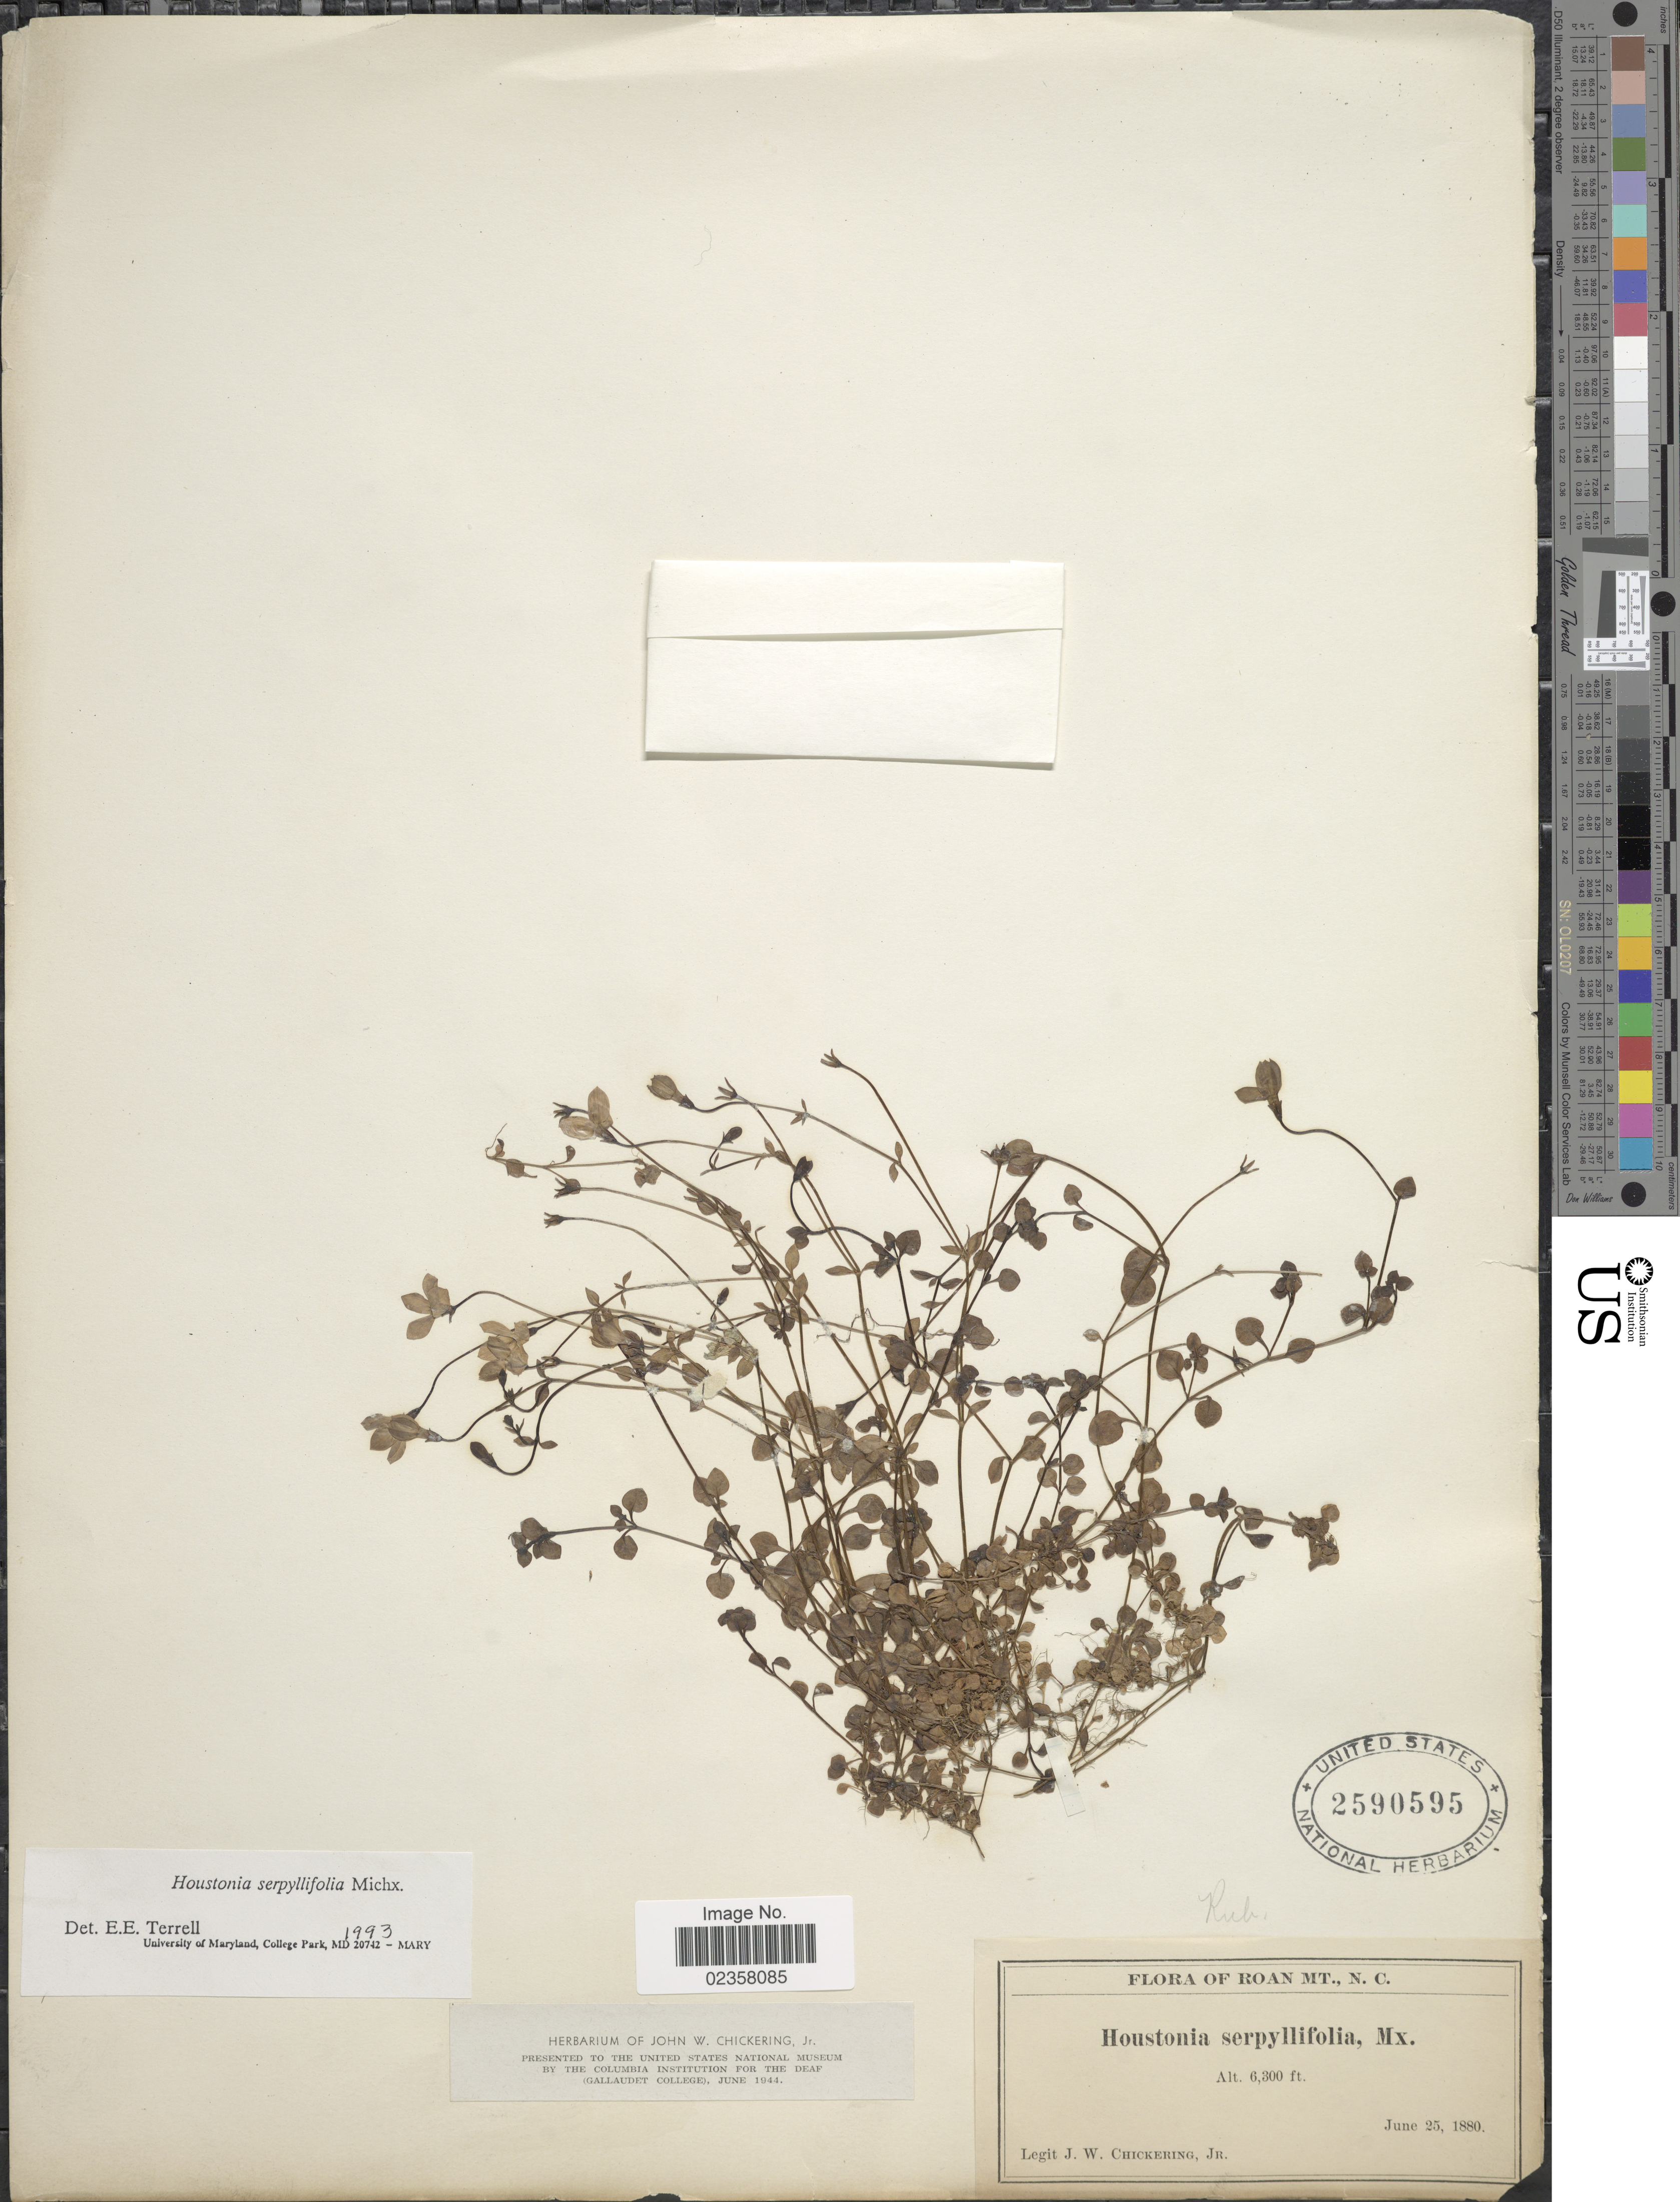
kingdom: Plantae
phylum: Tracheophyta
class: Magnoliopsida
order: Gentianales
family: Rubiaceae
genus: Houstonia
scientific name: Houstonia serpyllifolia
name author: Michx.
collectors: J. W. Chickering Jr.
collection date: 1880-06-25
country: United States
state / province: North Carolina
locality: Roan Mt.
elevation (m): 1920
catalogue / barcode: US 2590595